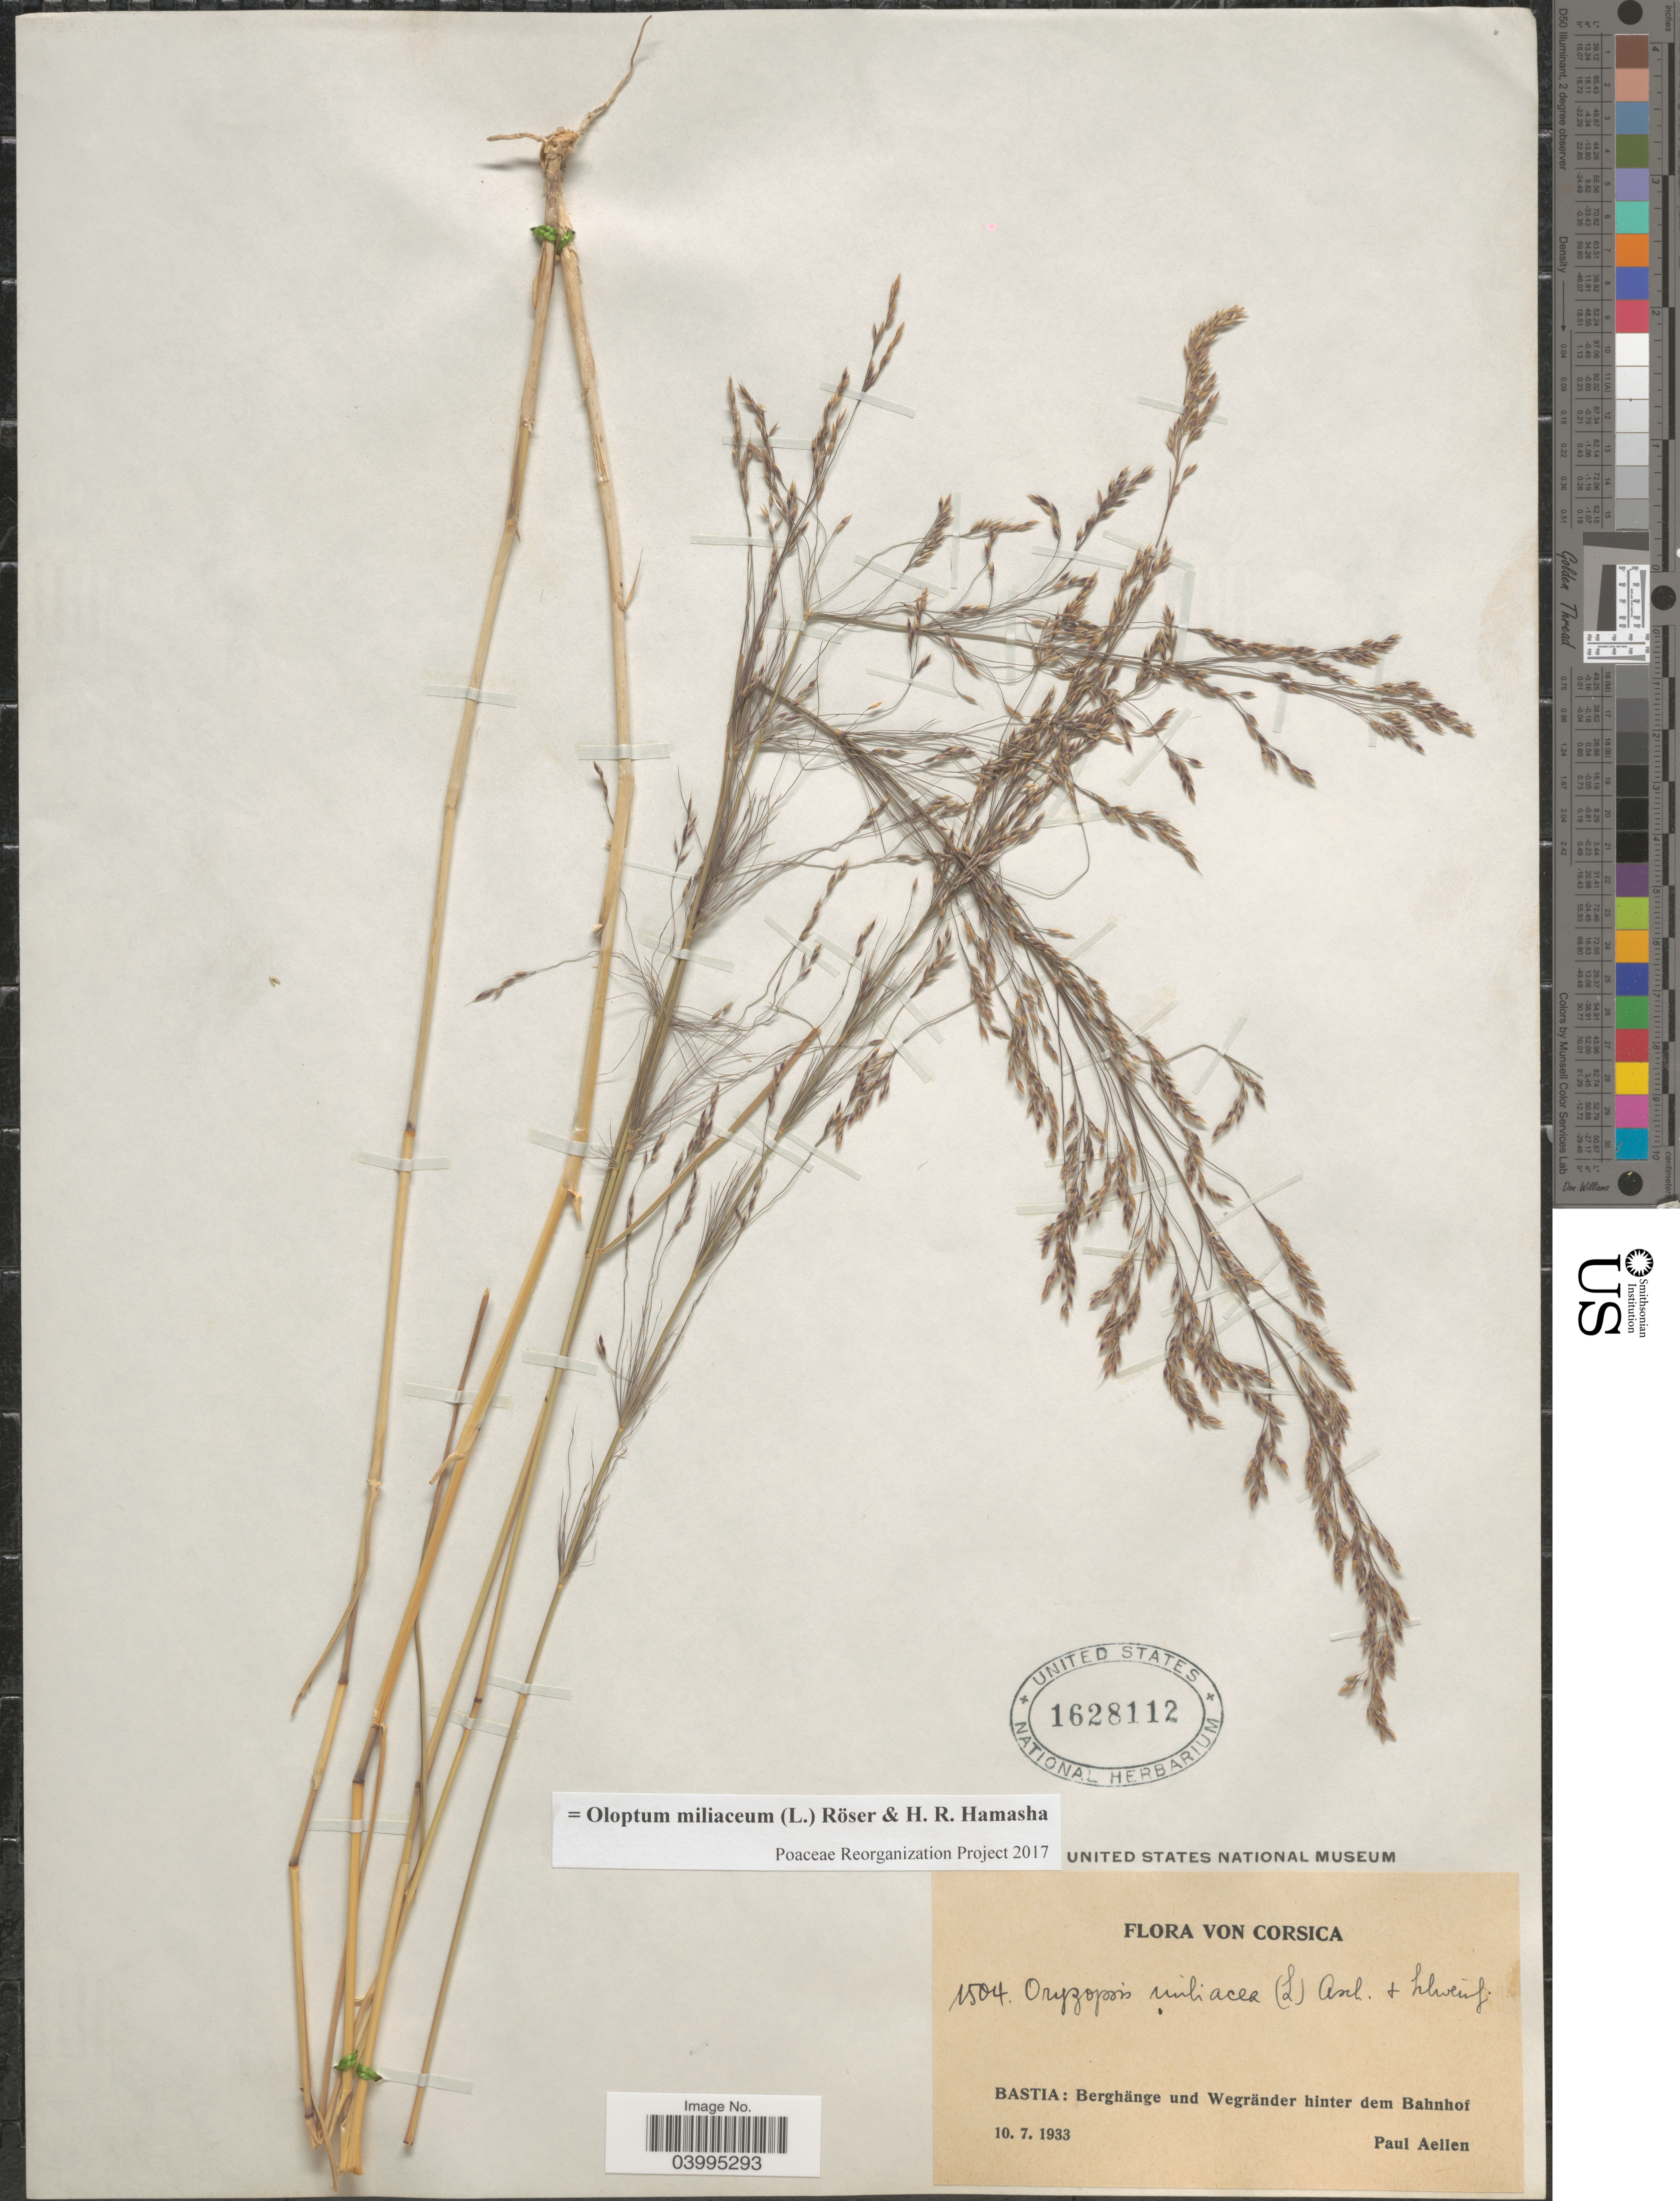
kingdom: Plantae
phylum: Tracheophyta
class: Liliopsida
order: Poales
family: Poaceae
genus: Oloptum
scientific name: Oloptum miliaceum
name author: Röser & H. R. Hamasha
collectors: P. Aellen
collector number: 1504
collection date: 1933-07-10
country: France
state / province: Corsica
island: Corse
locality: Bastia: Berghänge und Wegränder hinter dem Bahnhof.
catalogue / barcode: US 1628112